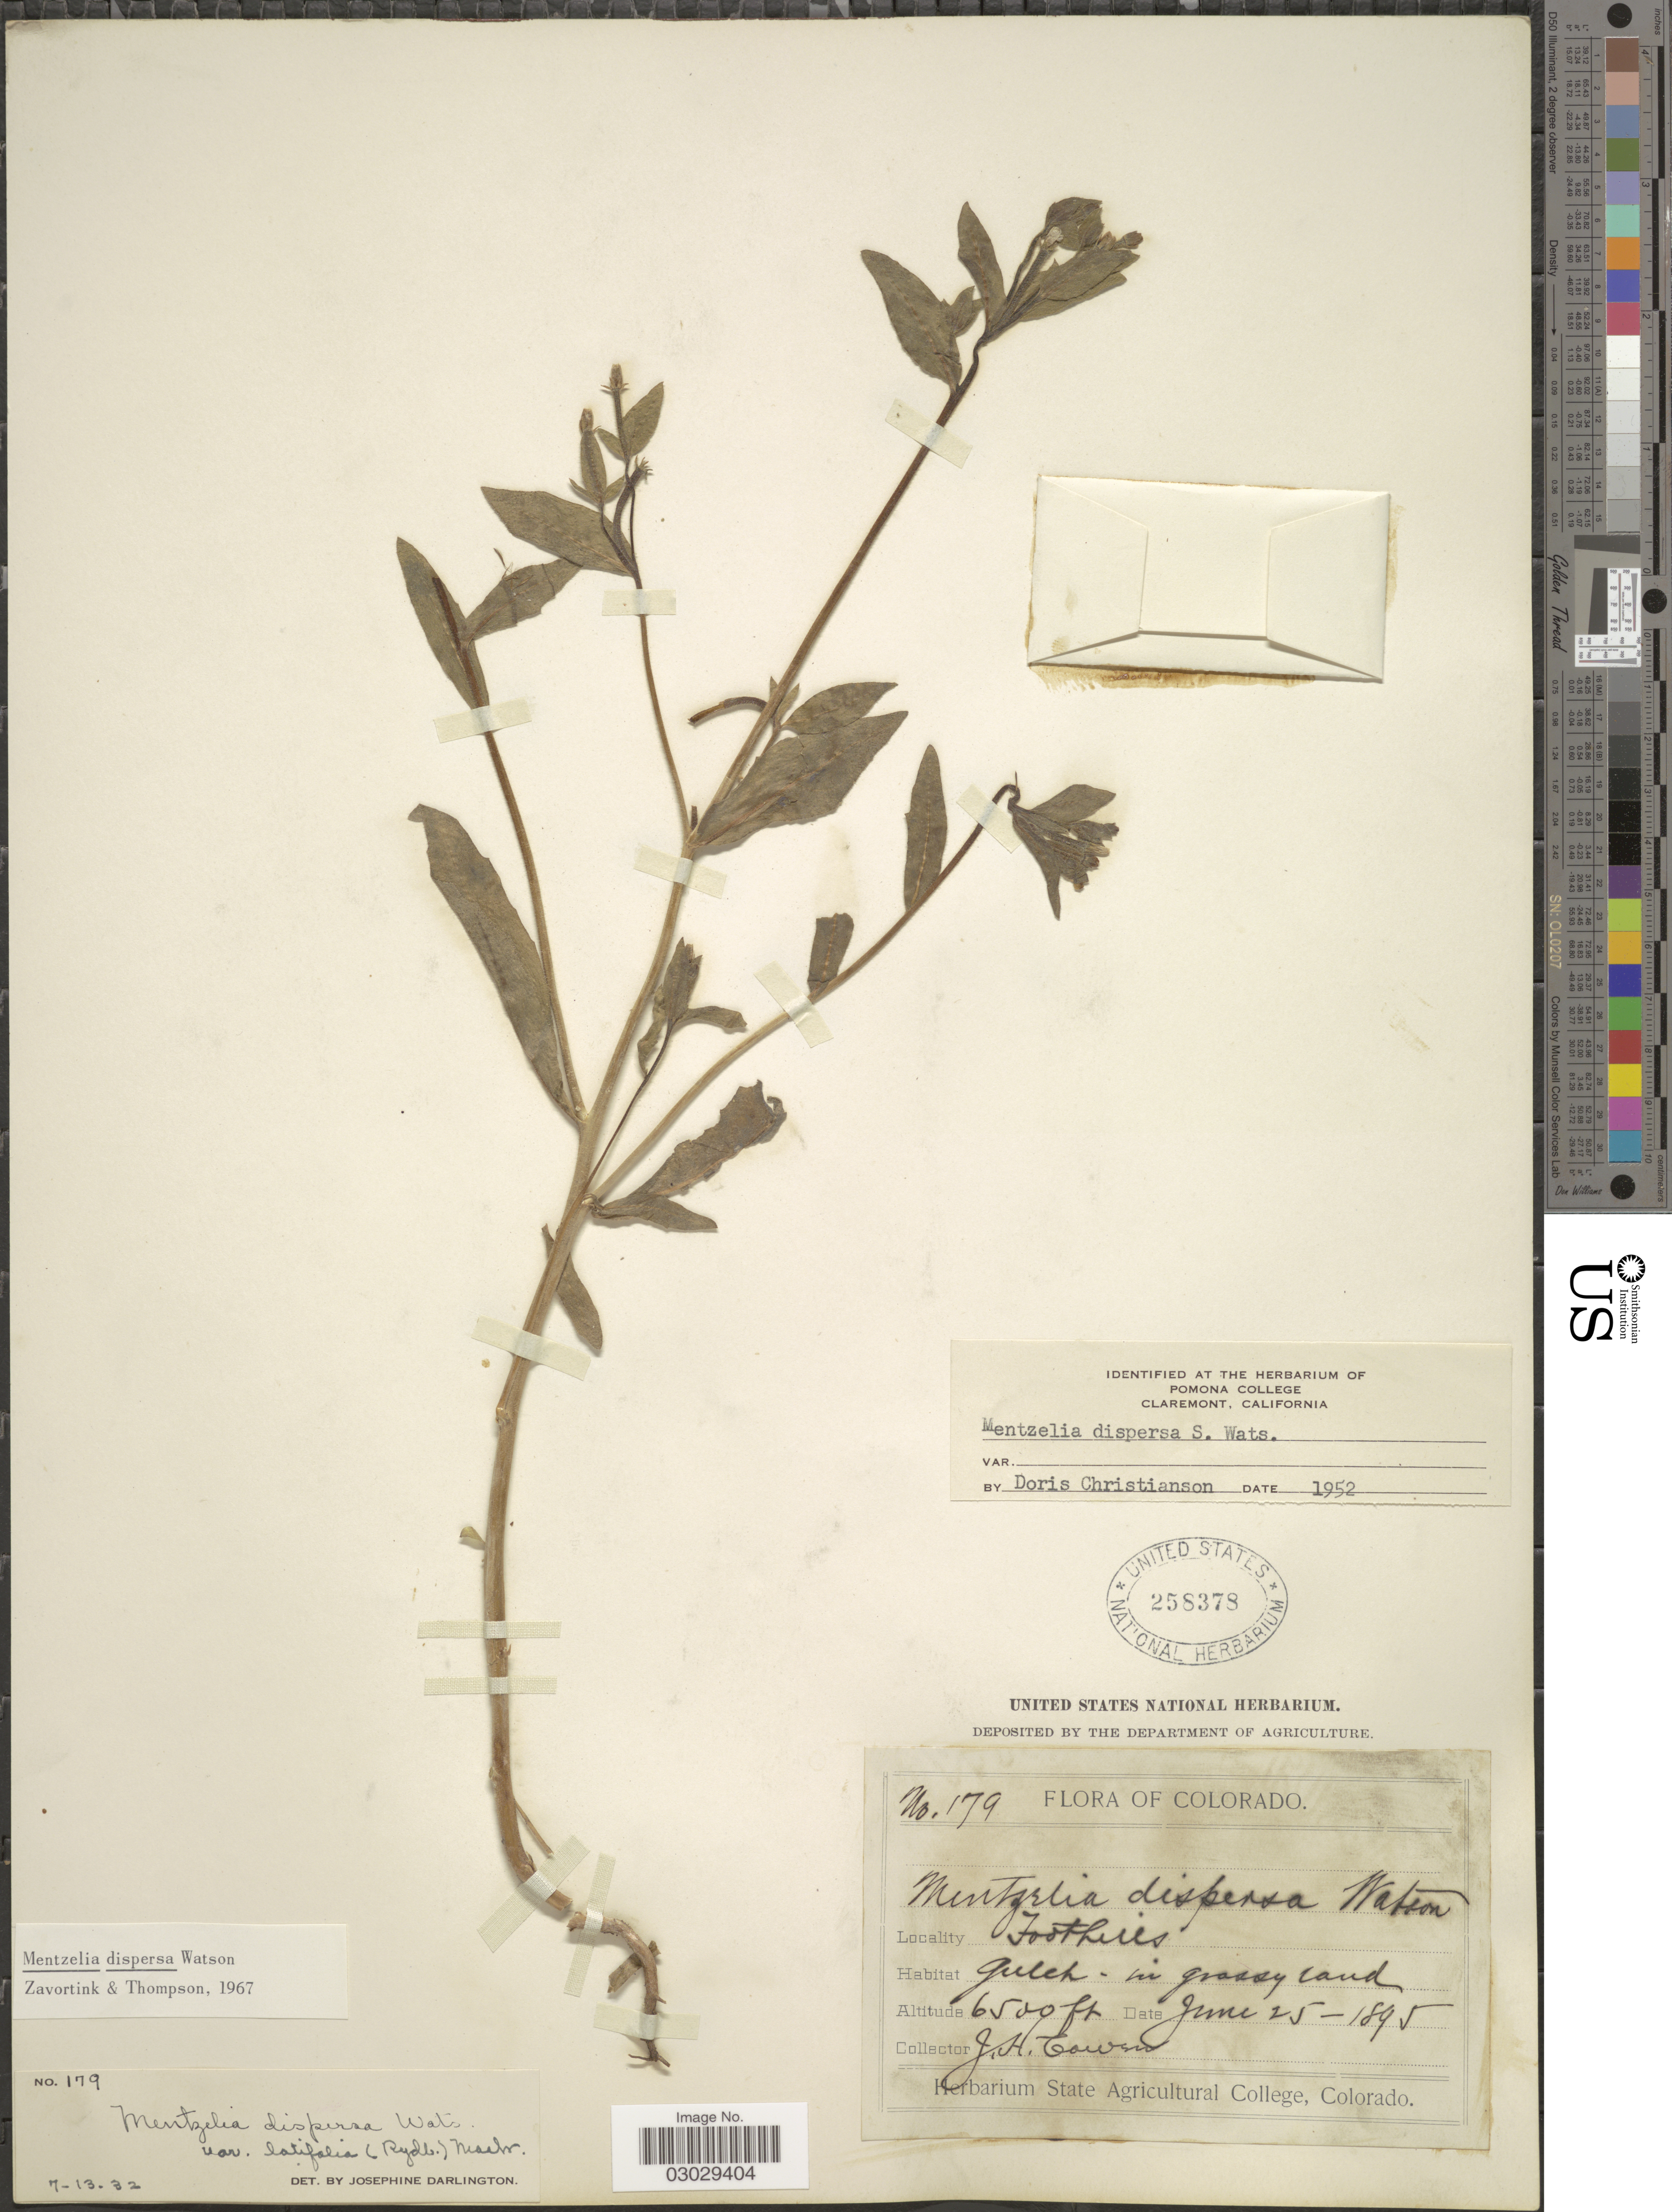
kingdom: Plantae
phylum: Tracheophyta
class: Magnoliopsida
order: Cornales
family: Loasaceae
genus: Mentzelia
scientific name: Mentzelia dispersa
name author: S. Watson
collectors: J. H. Cowen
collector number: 179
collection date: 1895-06-25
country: United States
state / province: Colorado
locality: Foothills.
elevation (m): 1981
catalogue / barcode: US 258378